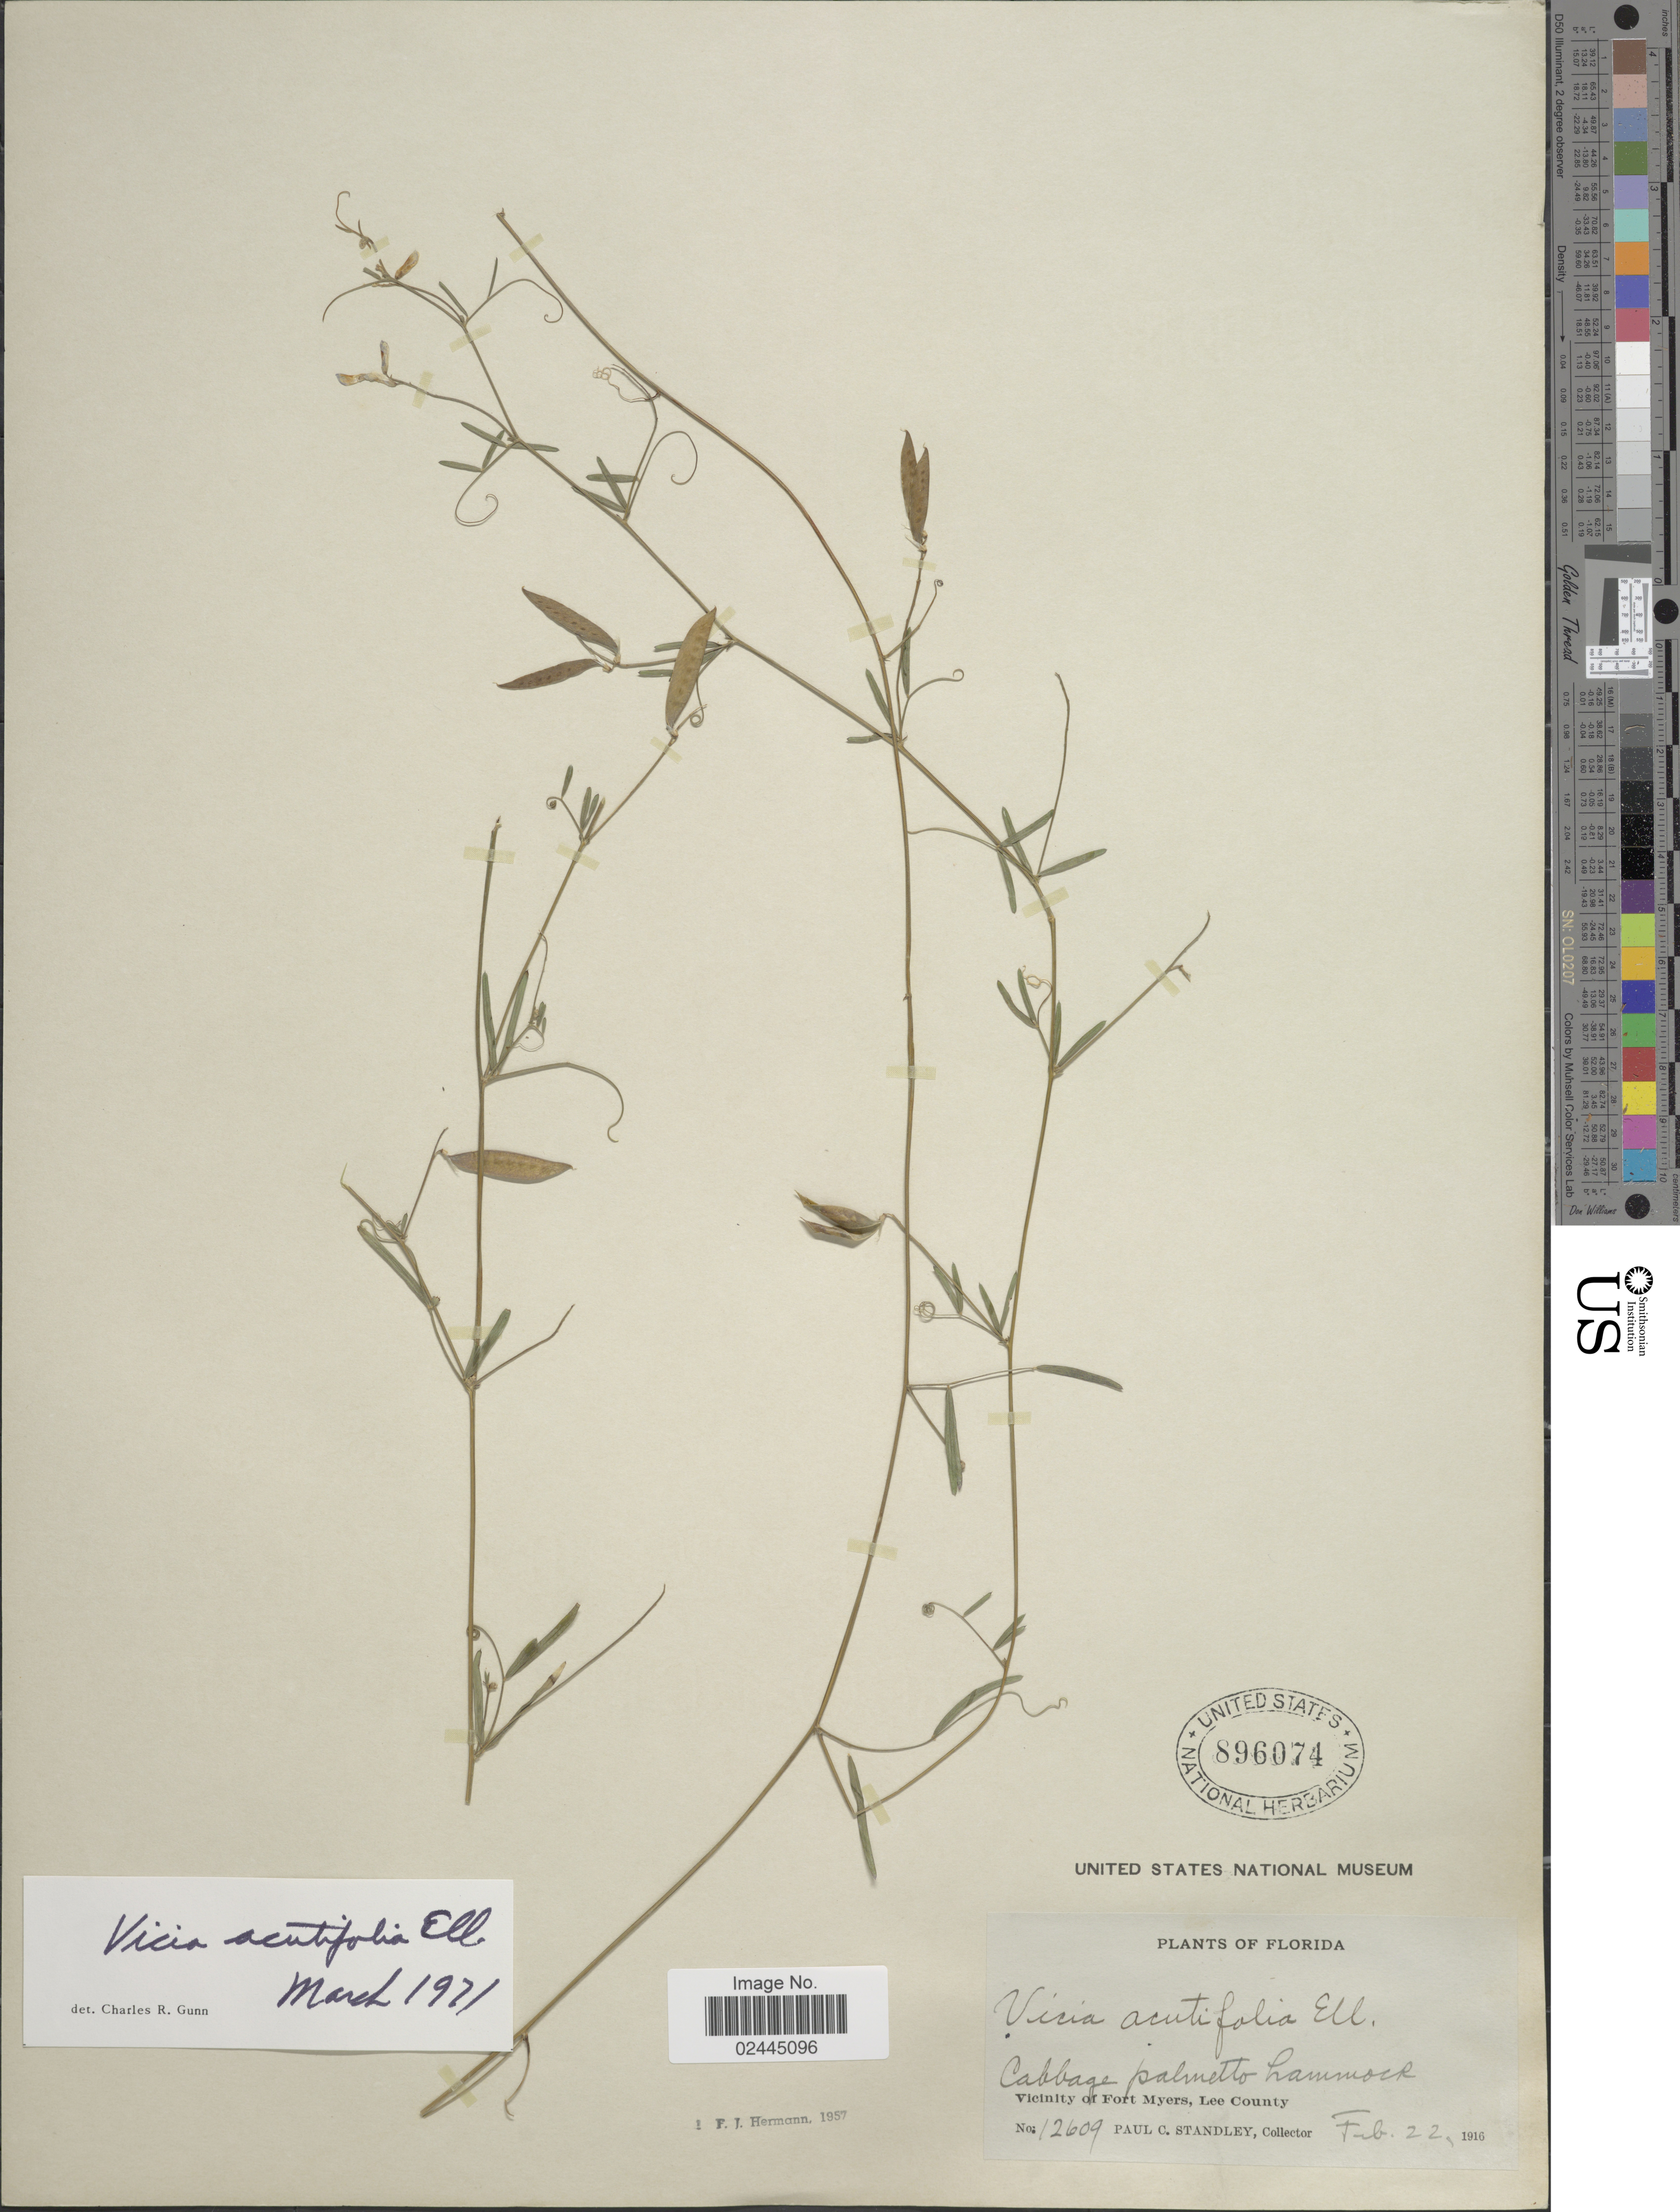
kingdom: Plantae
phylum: Tracheophyta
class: Magnoliopsida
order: Fabales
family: Fabaceae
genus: Vicia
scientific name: Vicia acutifolia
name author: Elliott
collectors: P. C. Standley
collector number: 12609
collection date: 1916-02-22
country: United States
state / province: Florida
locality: Cabbage palmetto hammock. Vicinity of Fort Meyers, Lee County.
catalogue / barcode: US 896074